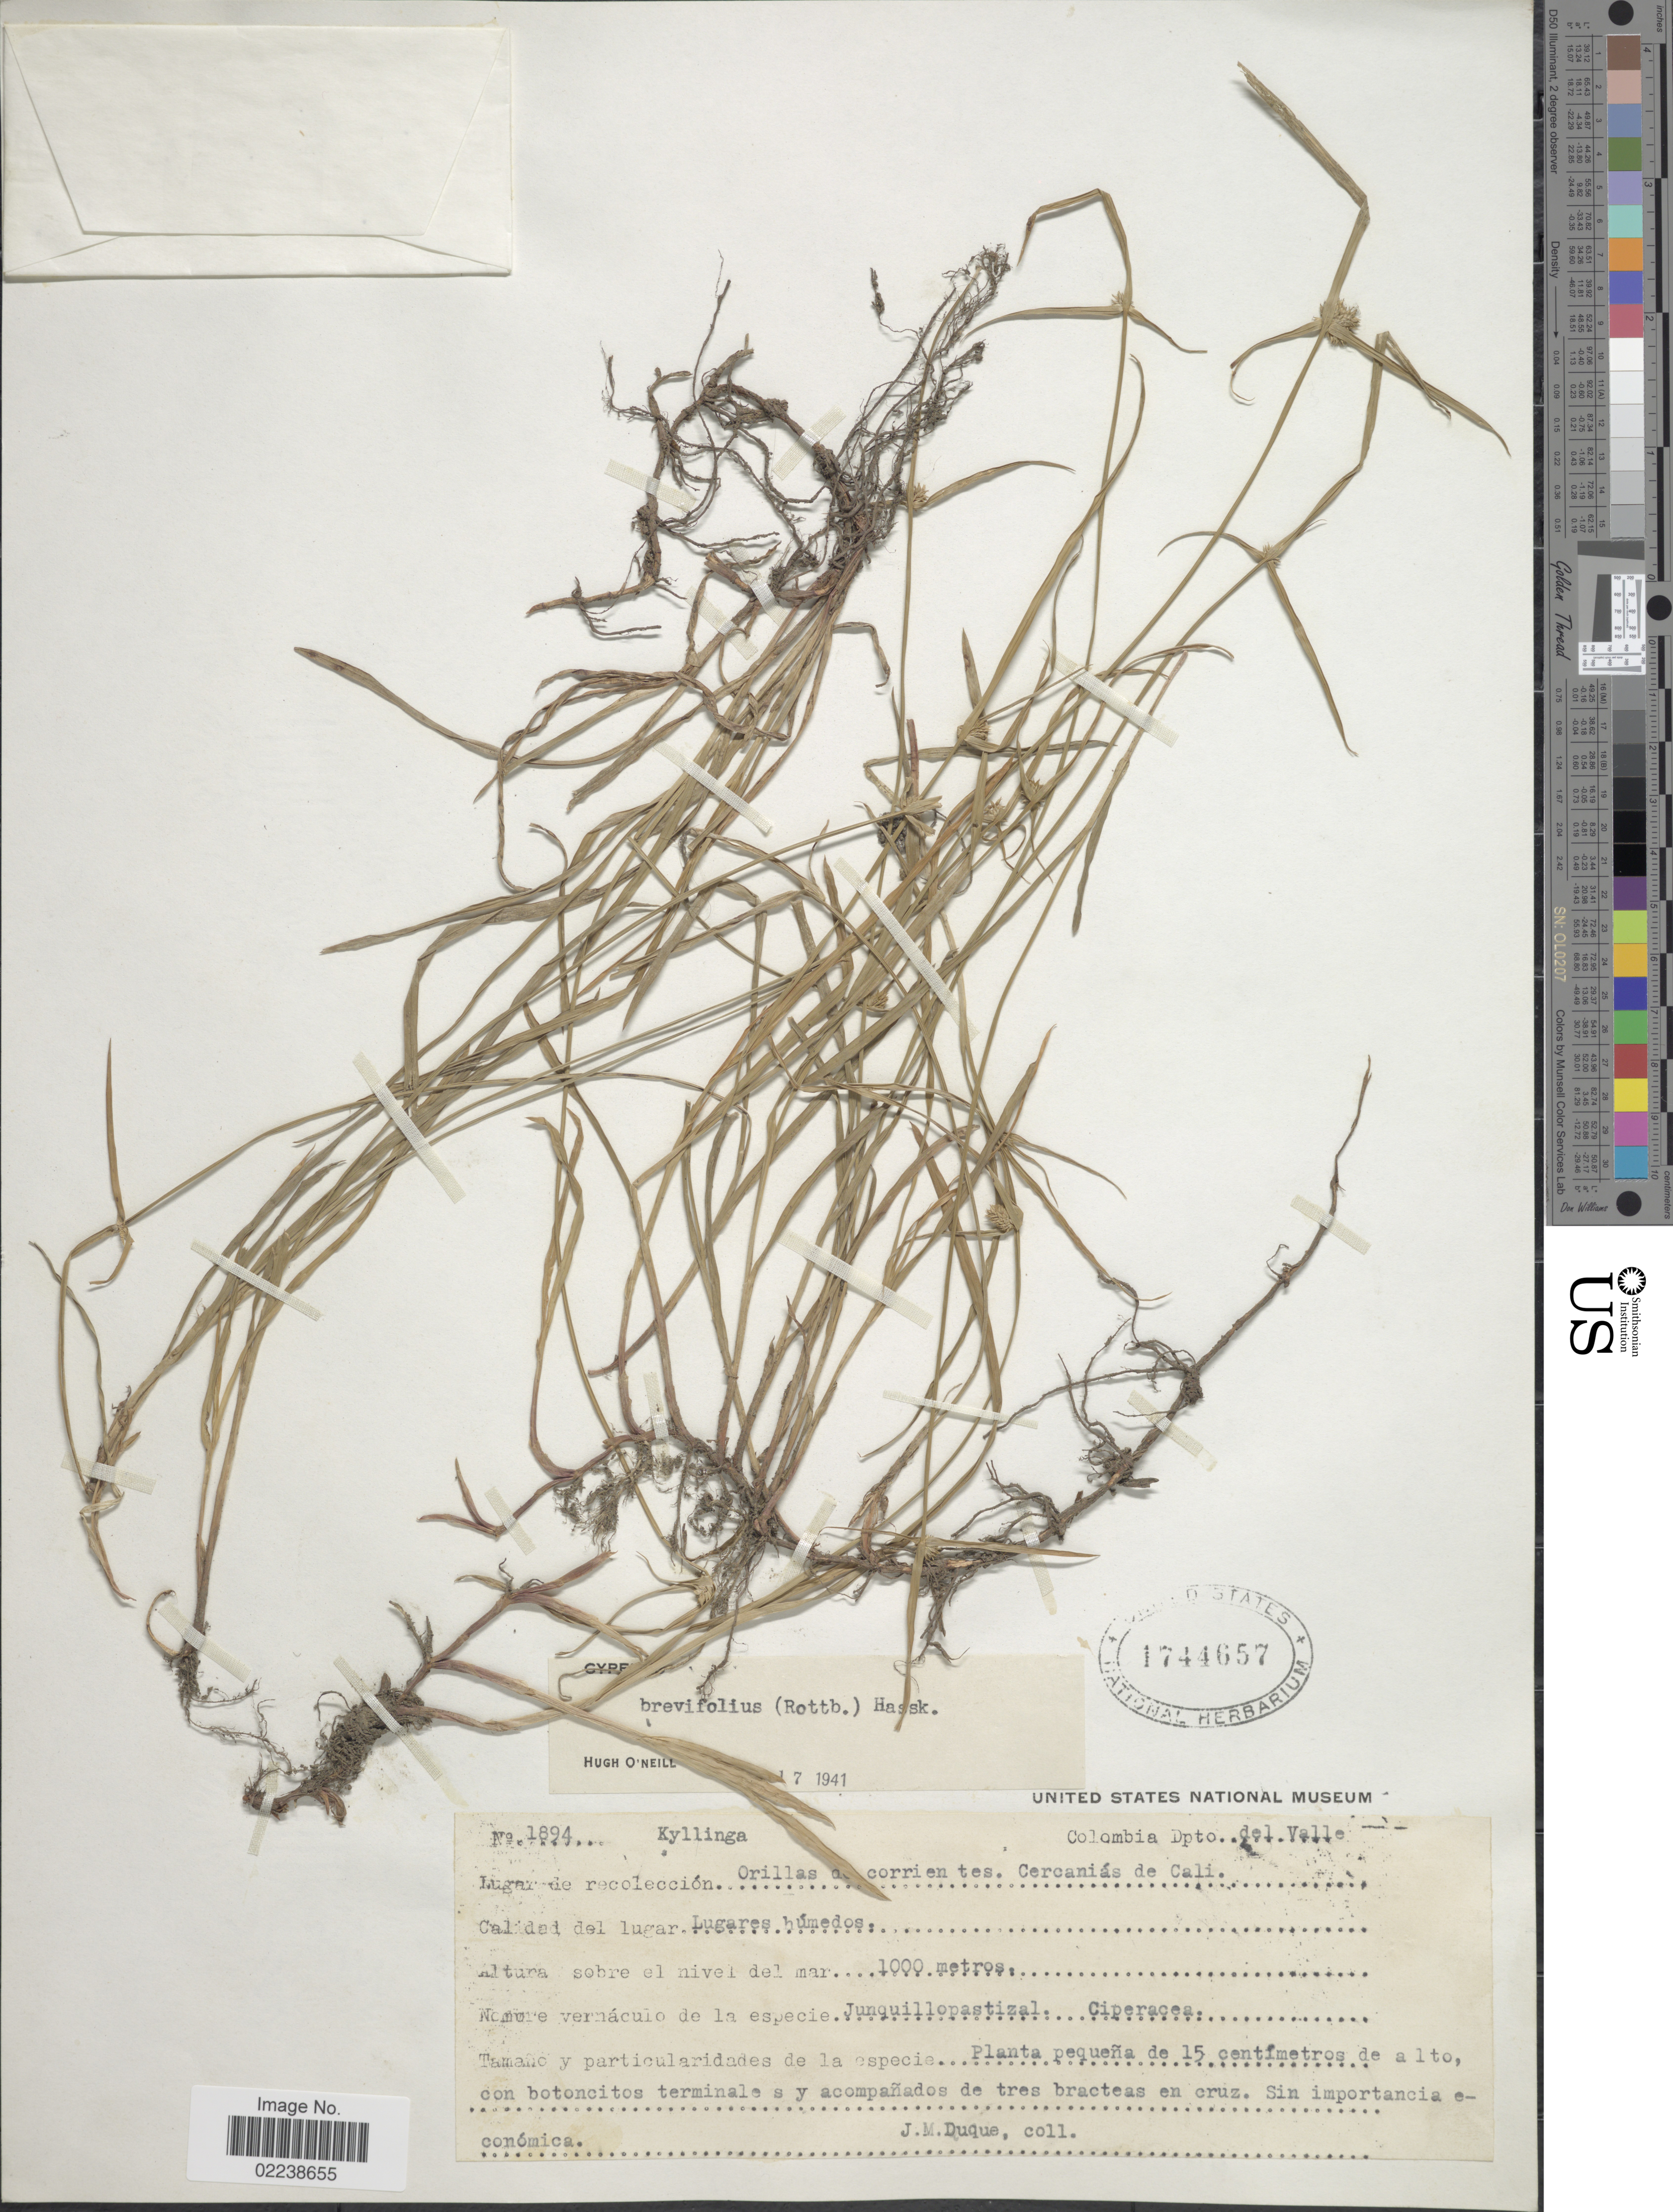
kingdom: Plantae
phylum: Tracheophyta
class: Liliopsida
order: Poales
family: Cyperaceae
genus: Cyperus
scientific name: Cyperus brevifolius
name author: (Rottb.) Hassk.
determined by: Strong, M. T., (US), Smithsonian Institution - National Museum of Natural History (UNITED STATES)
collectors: J. Duque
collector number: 1894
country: Colombia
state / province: Valle del Cauca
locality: Orillas de corrientes. Cercanias de Cali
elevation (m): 1000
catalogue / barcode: US 1744657